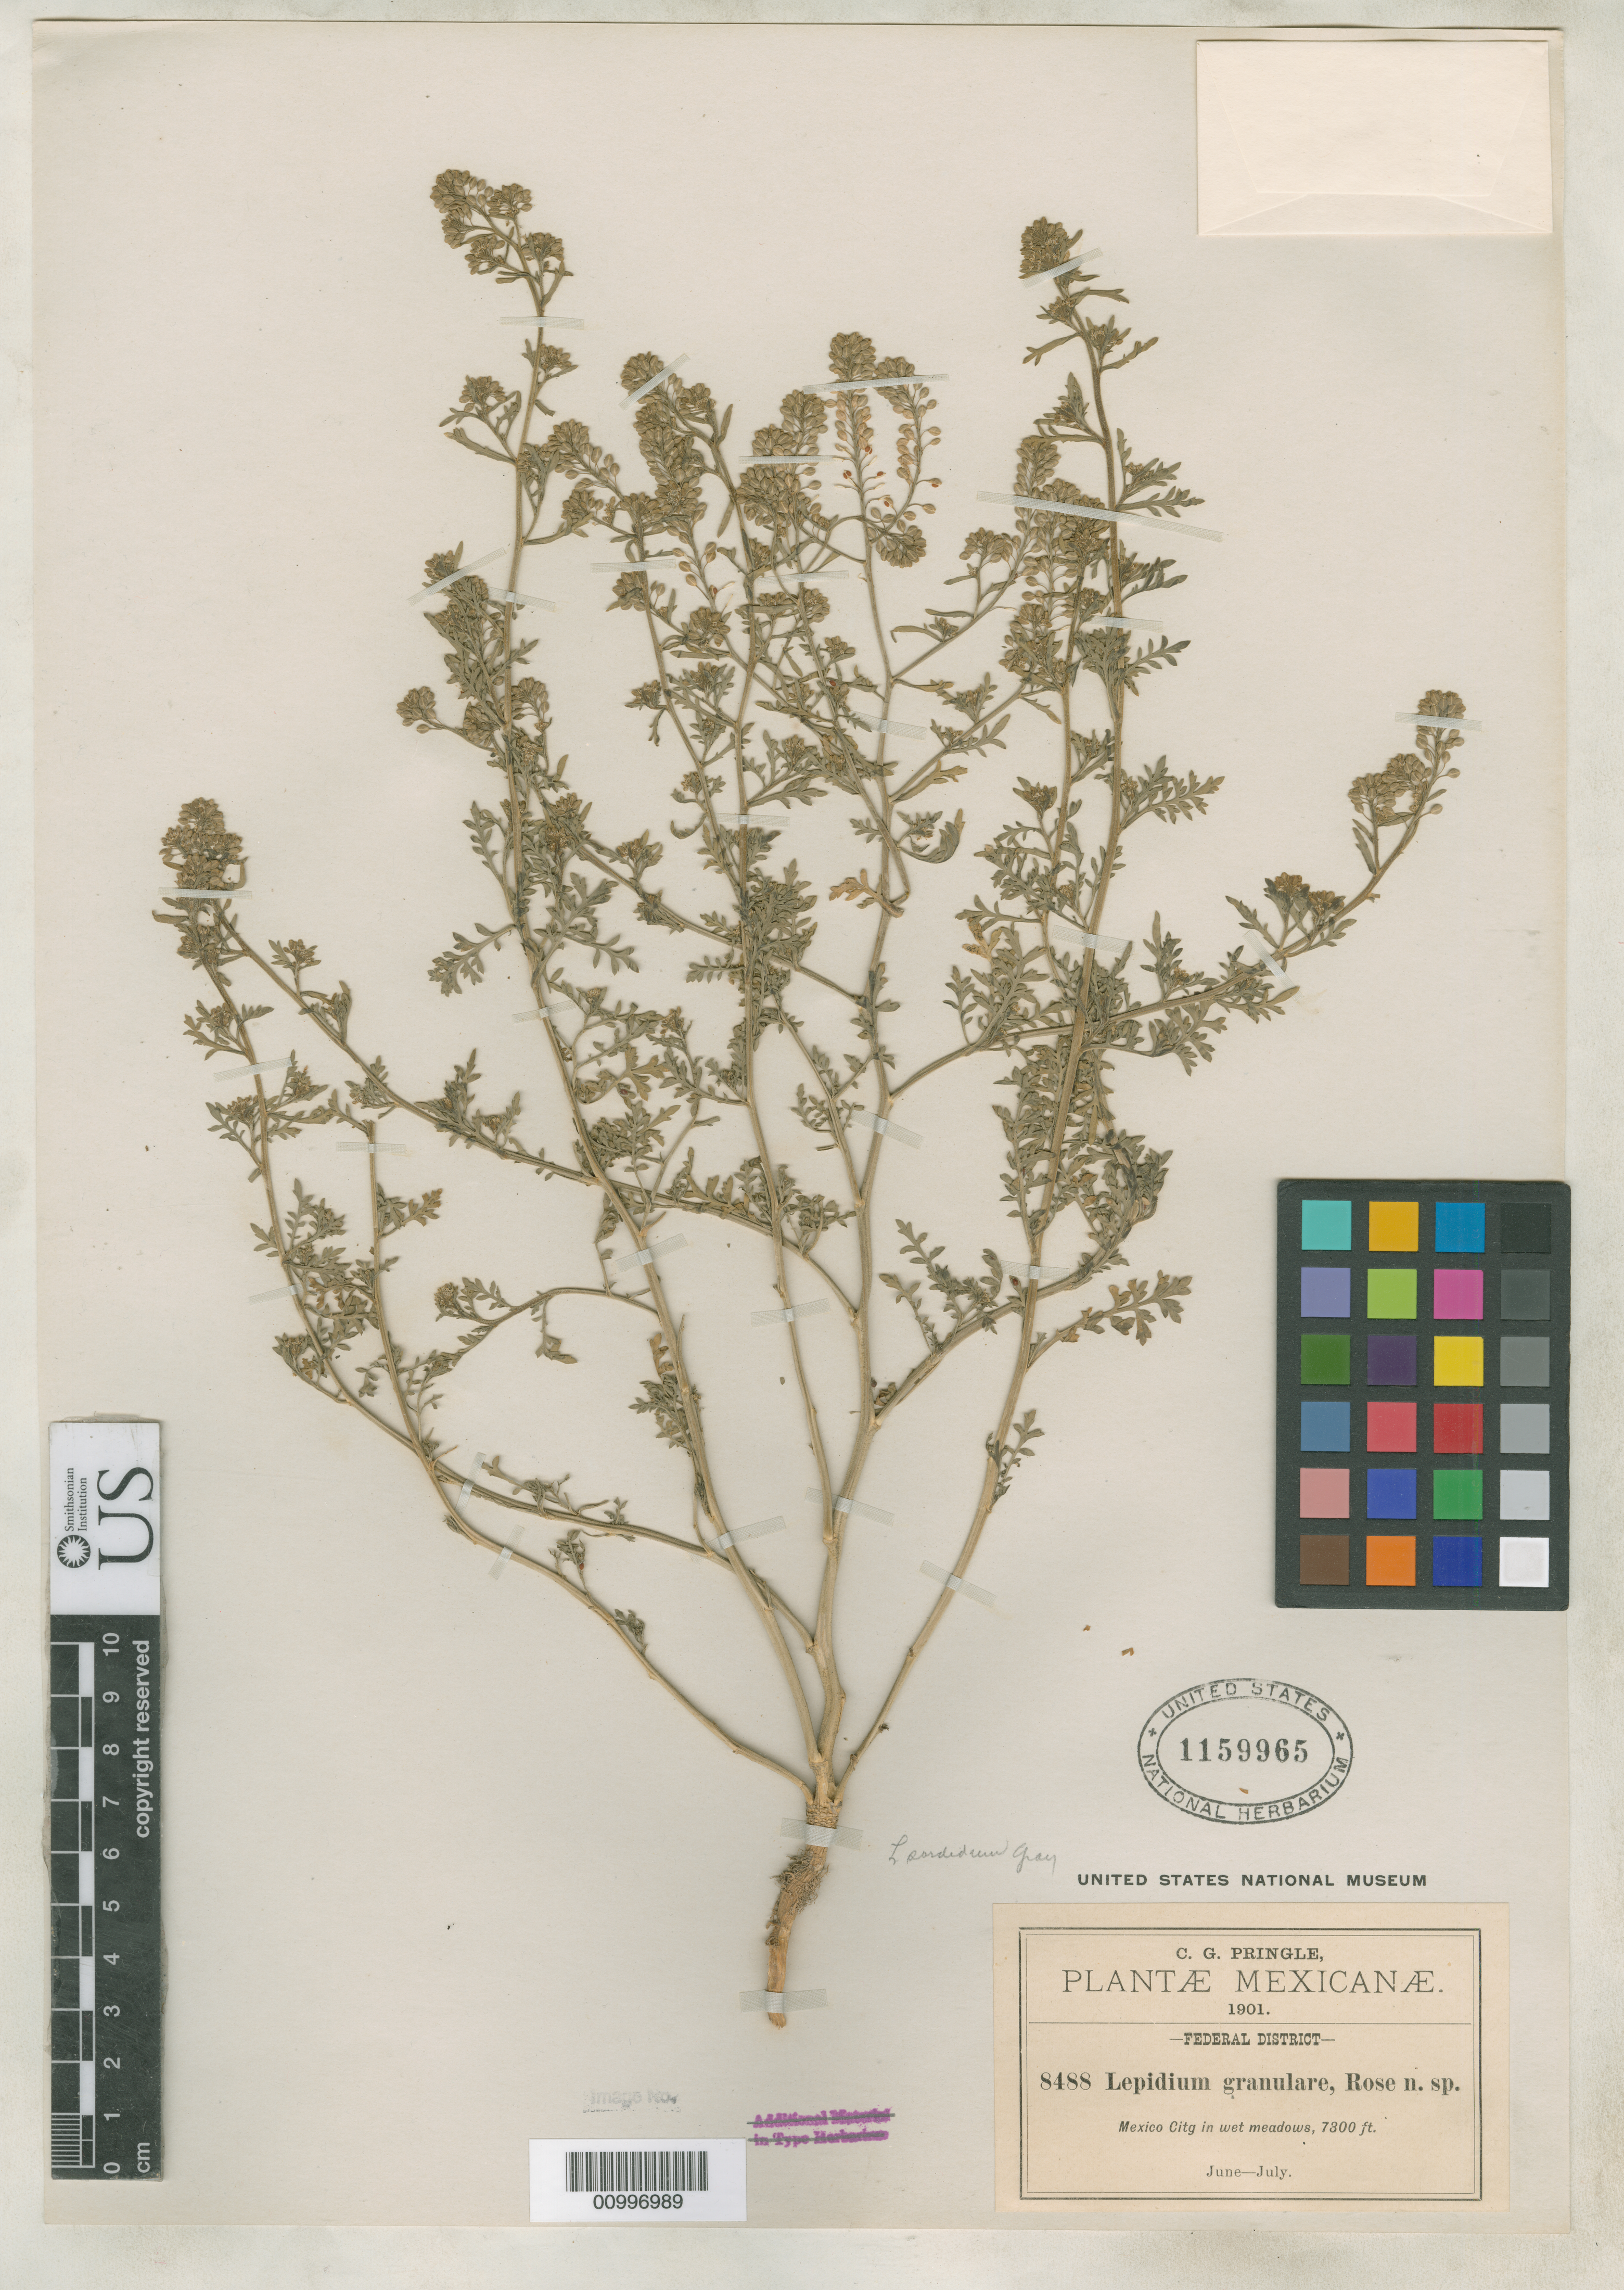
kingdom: Plantae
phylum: Tracheophyta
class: Magnoliopsida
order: Brassicales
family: Brassicaceae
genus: Lepidium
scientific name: Lepidium granulare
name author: Rose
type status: Isotype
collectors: C. G. Pringle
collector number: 8488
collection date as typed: Jun 1901 to -- Jul 1901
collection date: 1901-06/1901-07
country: Mexico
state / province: Distrito Federal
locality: Mexico City.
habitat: Wet meadows.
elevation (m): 2225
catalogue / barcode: US 1159965